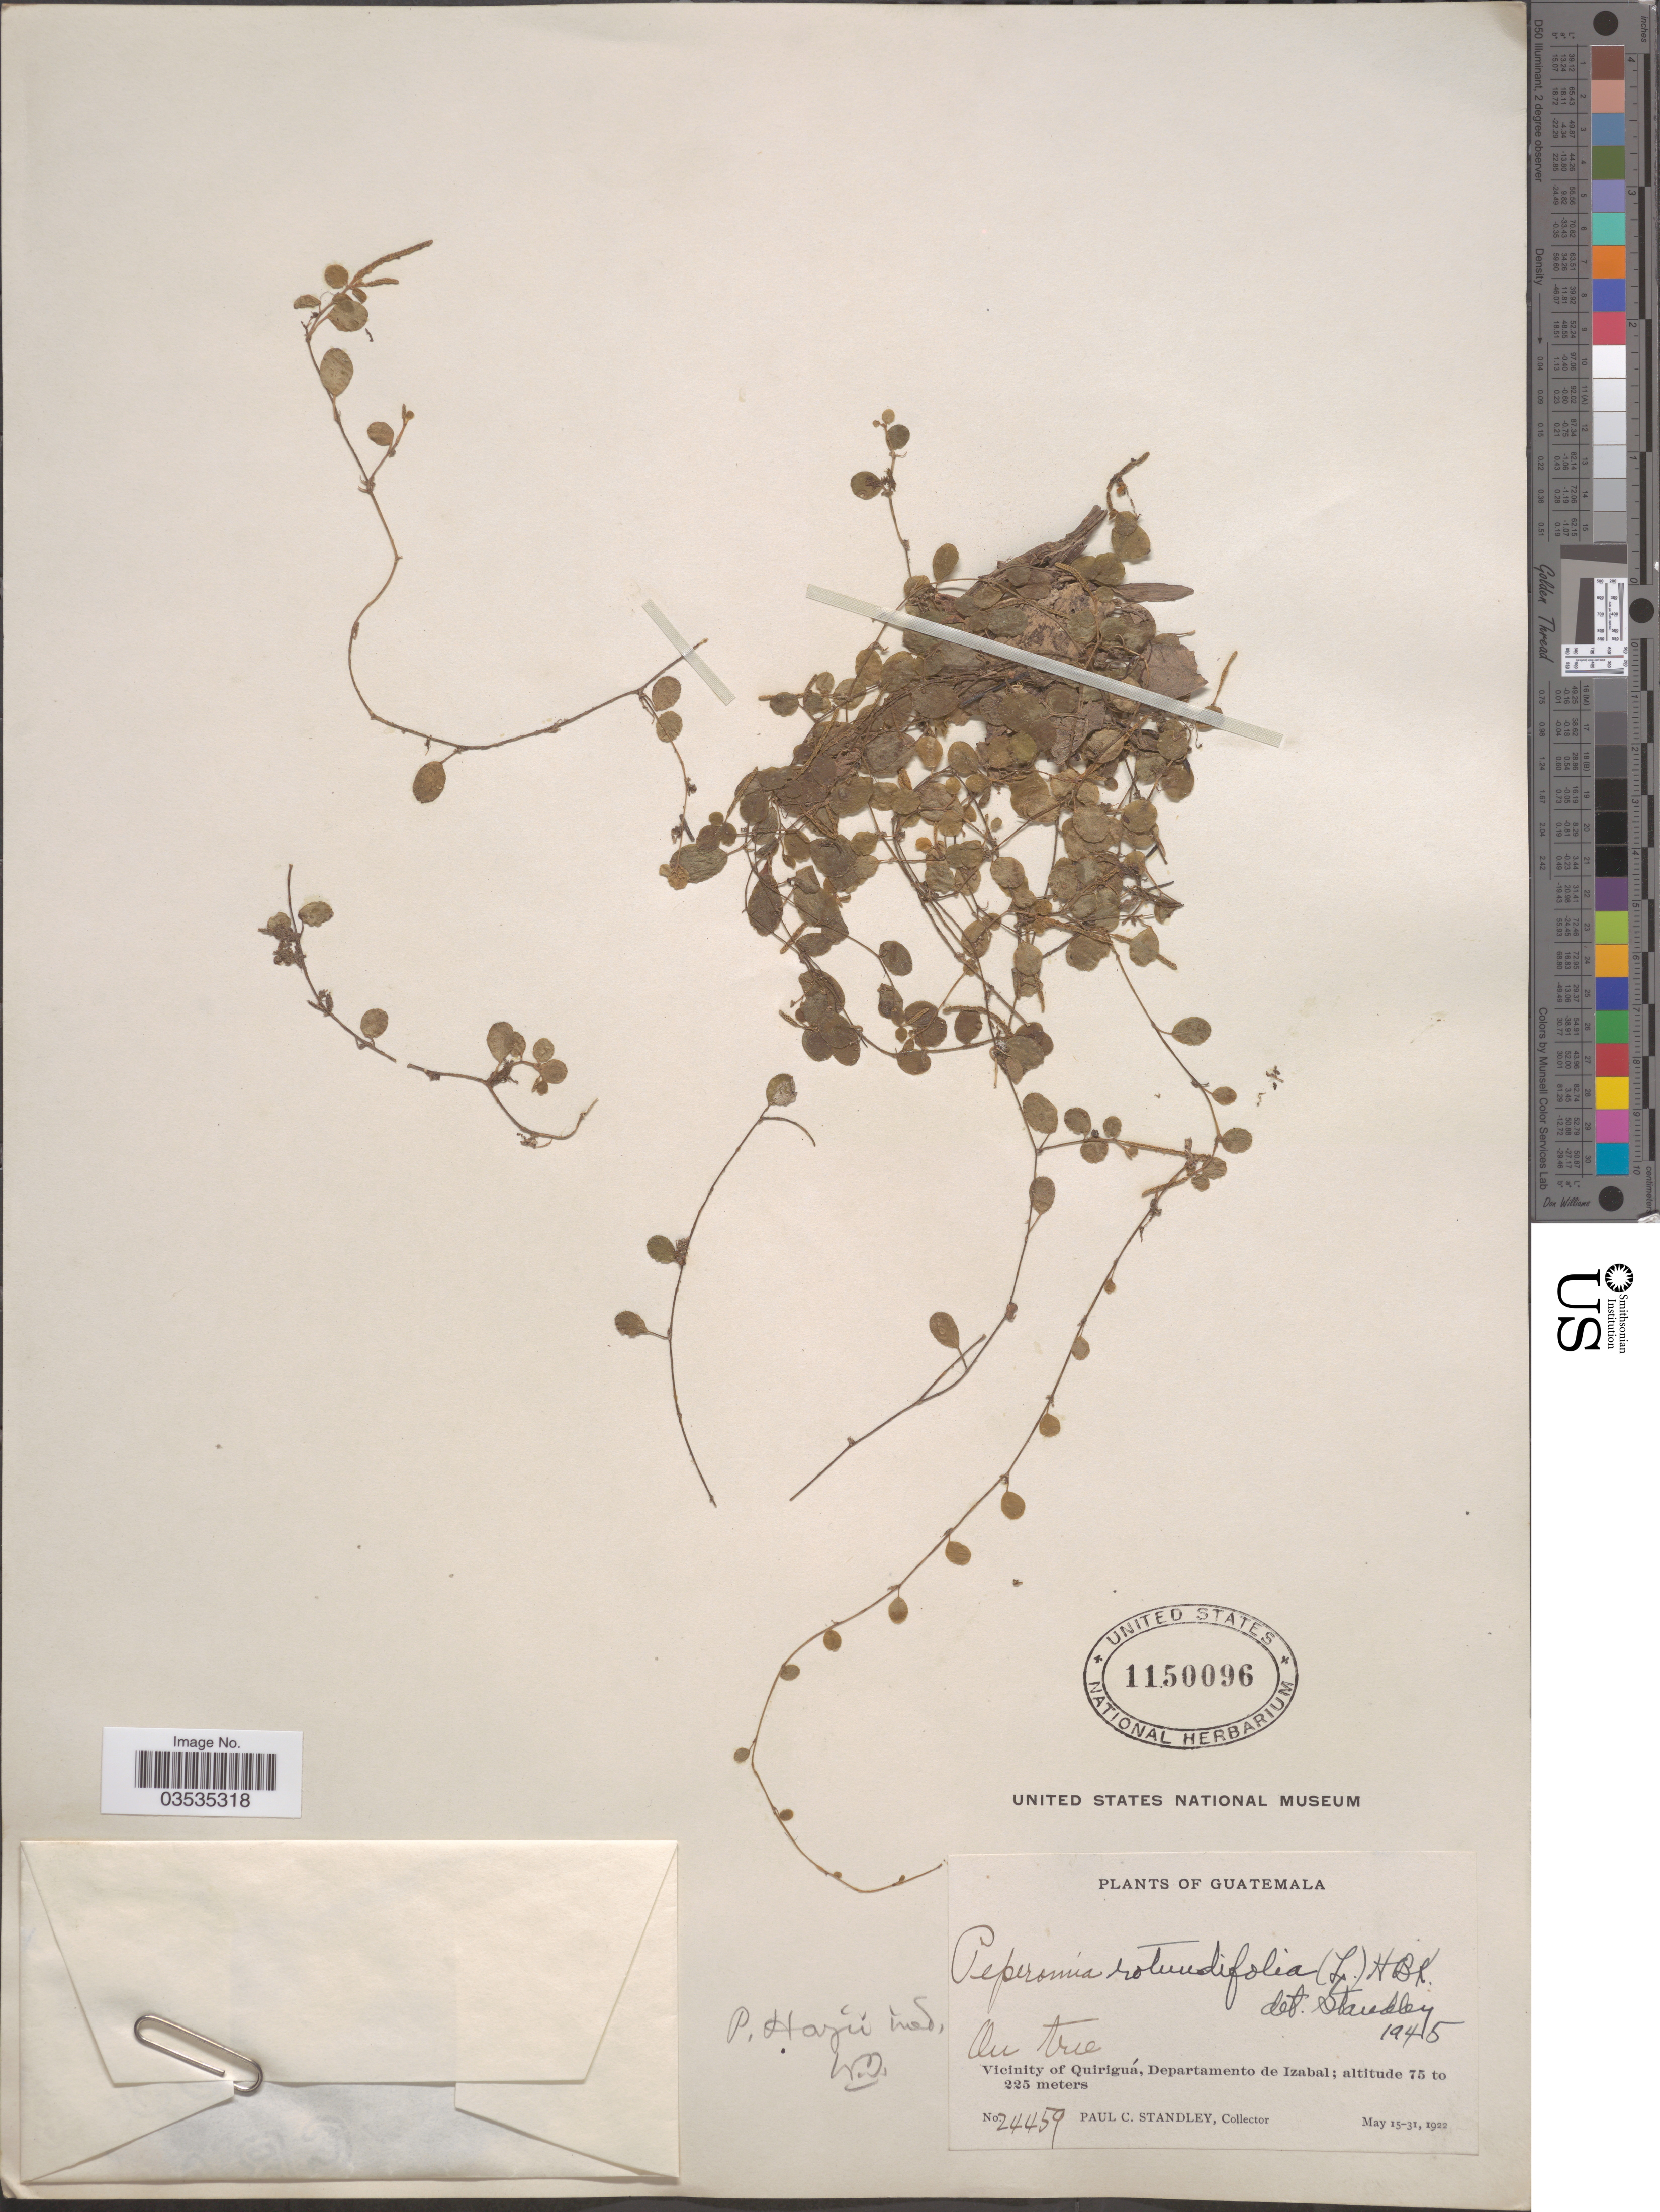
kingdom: Plantae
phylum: Tracheophyta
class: Magnoliopsida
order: Piperales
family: Piperaceae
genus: Peperomia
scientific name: Peperomia rotundifolia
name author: (L.) Kunth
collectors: P. C. Standley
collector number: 24459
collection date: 1922-05-15/1922-05-31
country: Guatemala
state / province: Izabal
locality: Vicinity of Quiriguá, Departamento de Izabal.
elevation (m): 75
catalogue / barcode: US 1150096